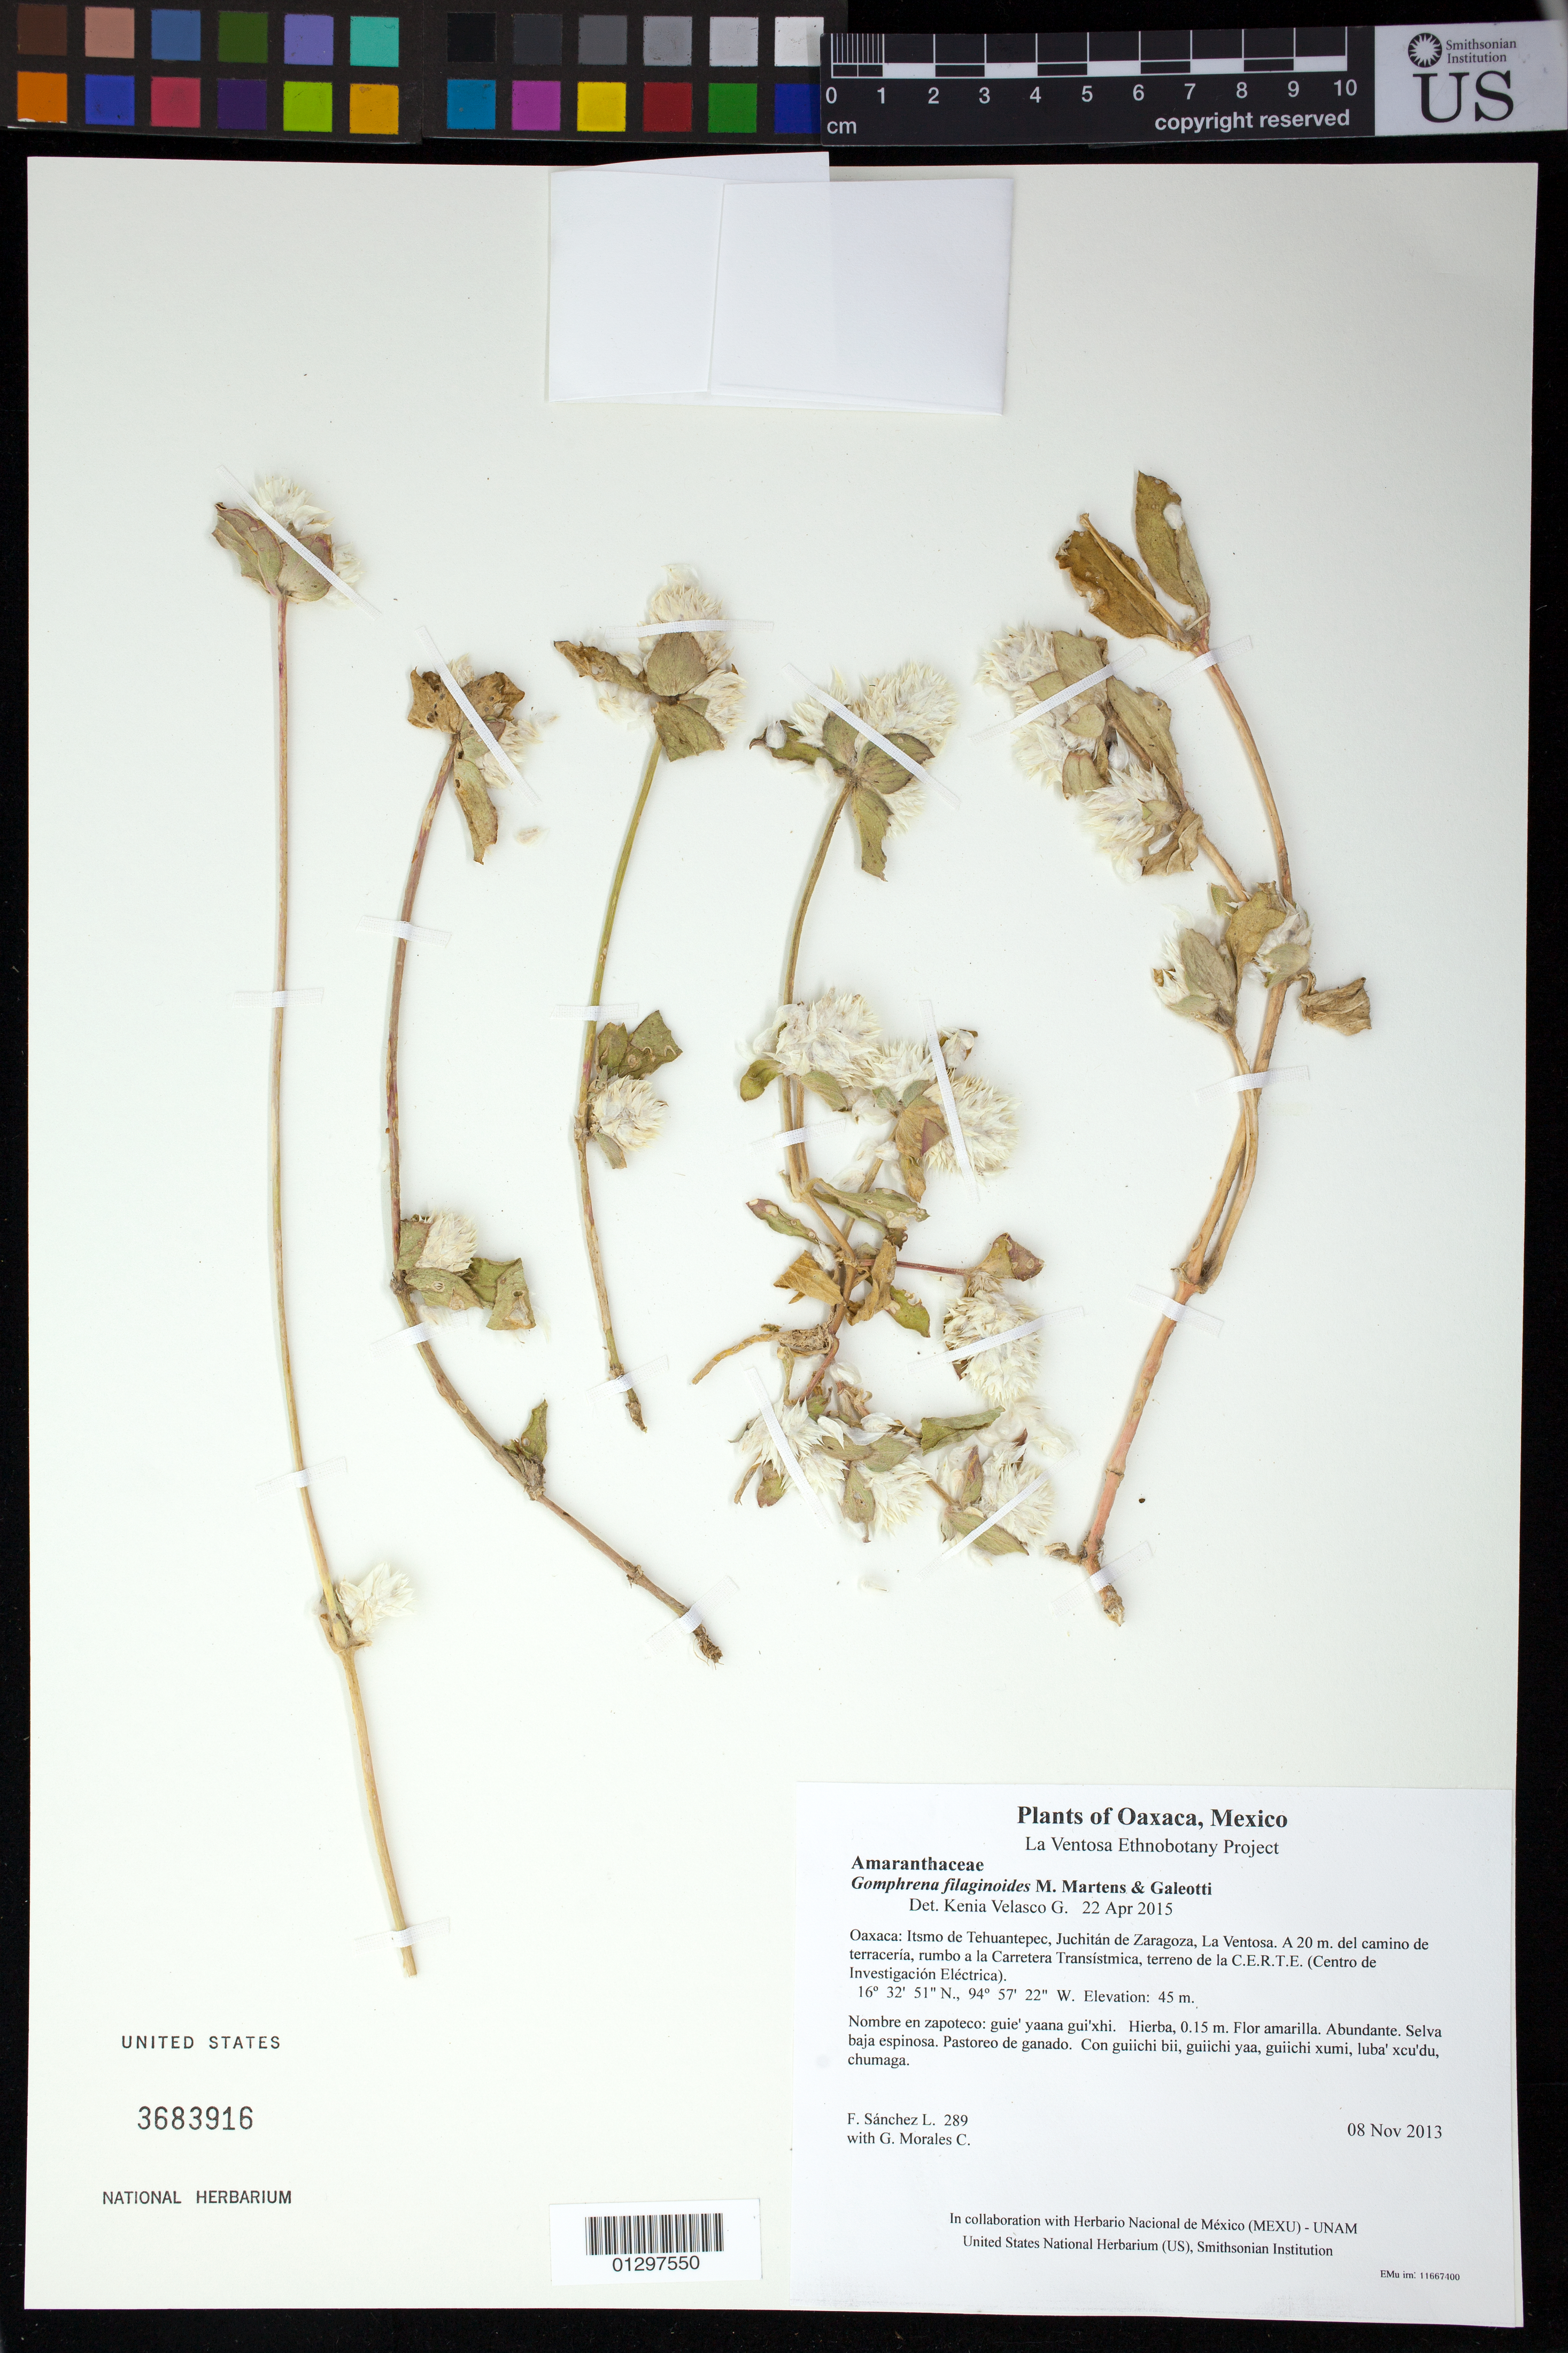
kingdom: Plantae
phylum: Tracheophyta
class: Magnoliopsida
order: Caryophyllales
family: Amaranthaceae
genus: Gomphrena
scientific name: Gomphrena filaginoides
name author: M. Martens & Galeotti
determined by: Velasco G., Kenia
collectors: F. Sánchez L. & G. Morales C.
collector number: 289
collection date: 2013-11-08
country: Mexico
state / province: Oaxaca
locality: Itsmo de Tehuantepec, Juchitán de Zaragoza, La Ventosa. A 20 m. del camino de terracería, rumbo a la Carretera Transístmica, terreno de la C.E.R.T.E. (Centro de Investigación Eléctrica)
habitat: Selva baja espinosa. Pastoreo de ganado.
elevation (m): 45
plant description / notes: JEBOT, MEXU, SERO, US; Guixi bandaga. 0.15 m. Guie' naguchi. Stale.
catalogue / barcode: US 3683916